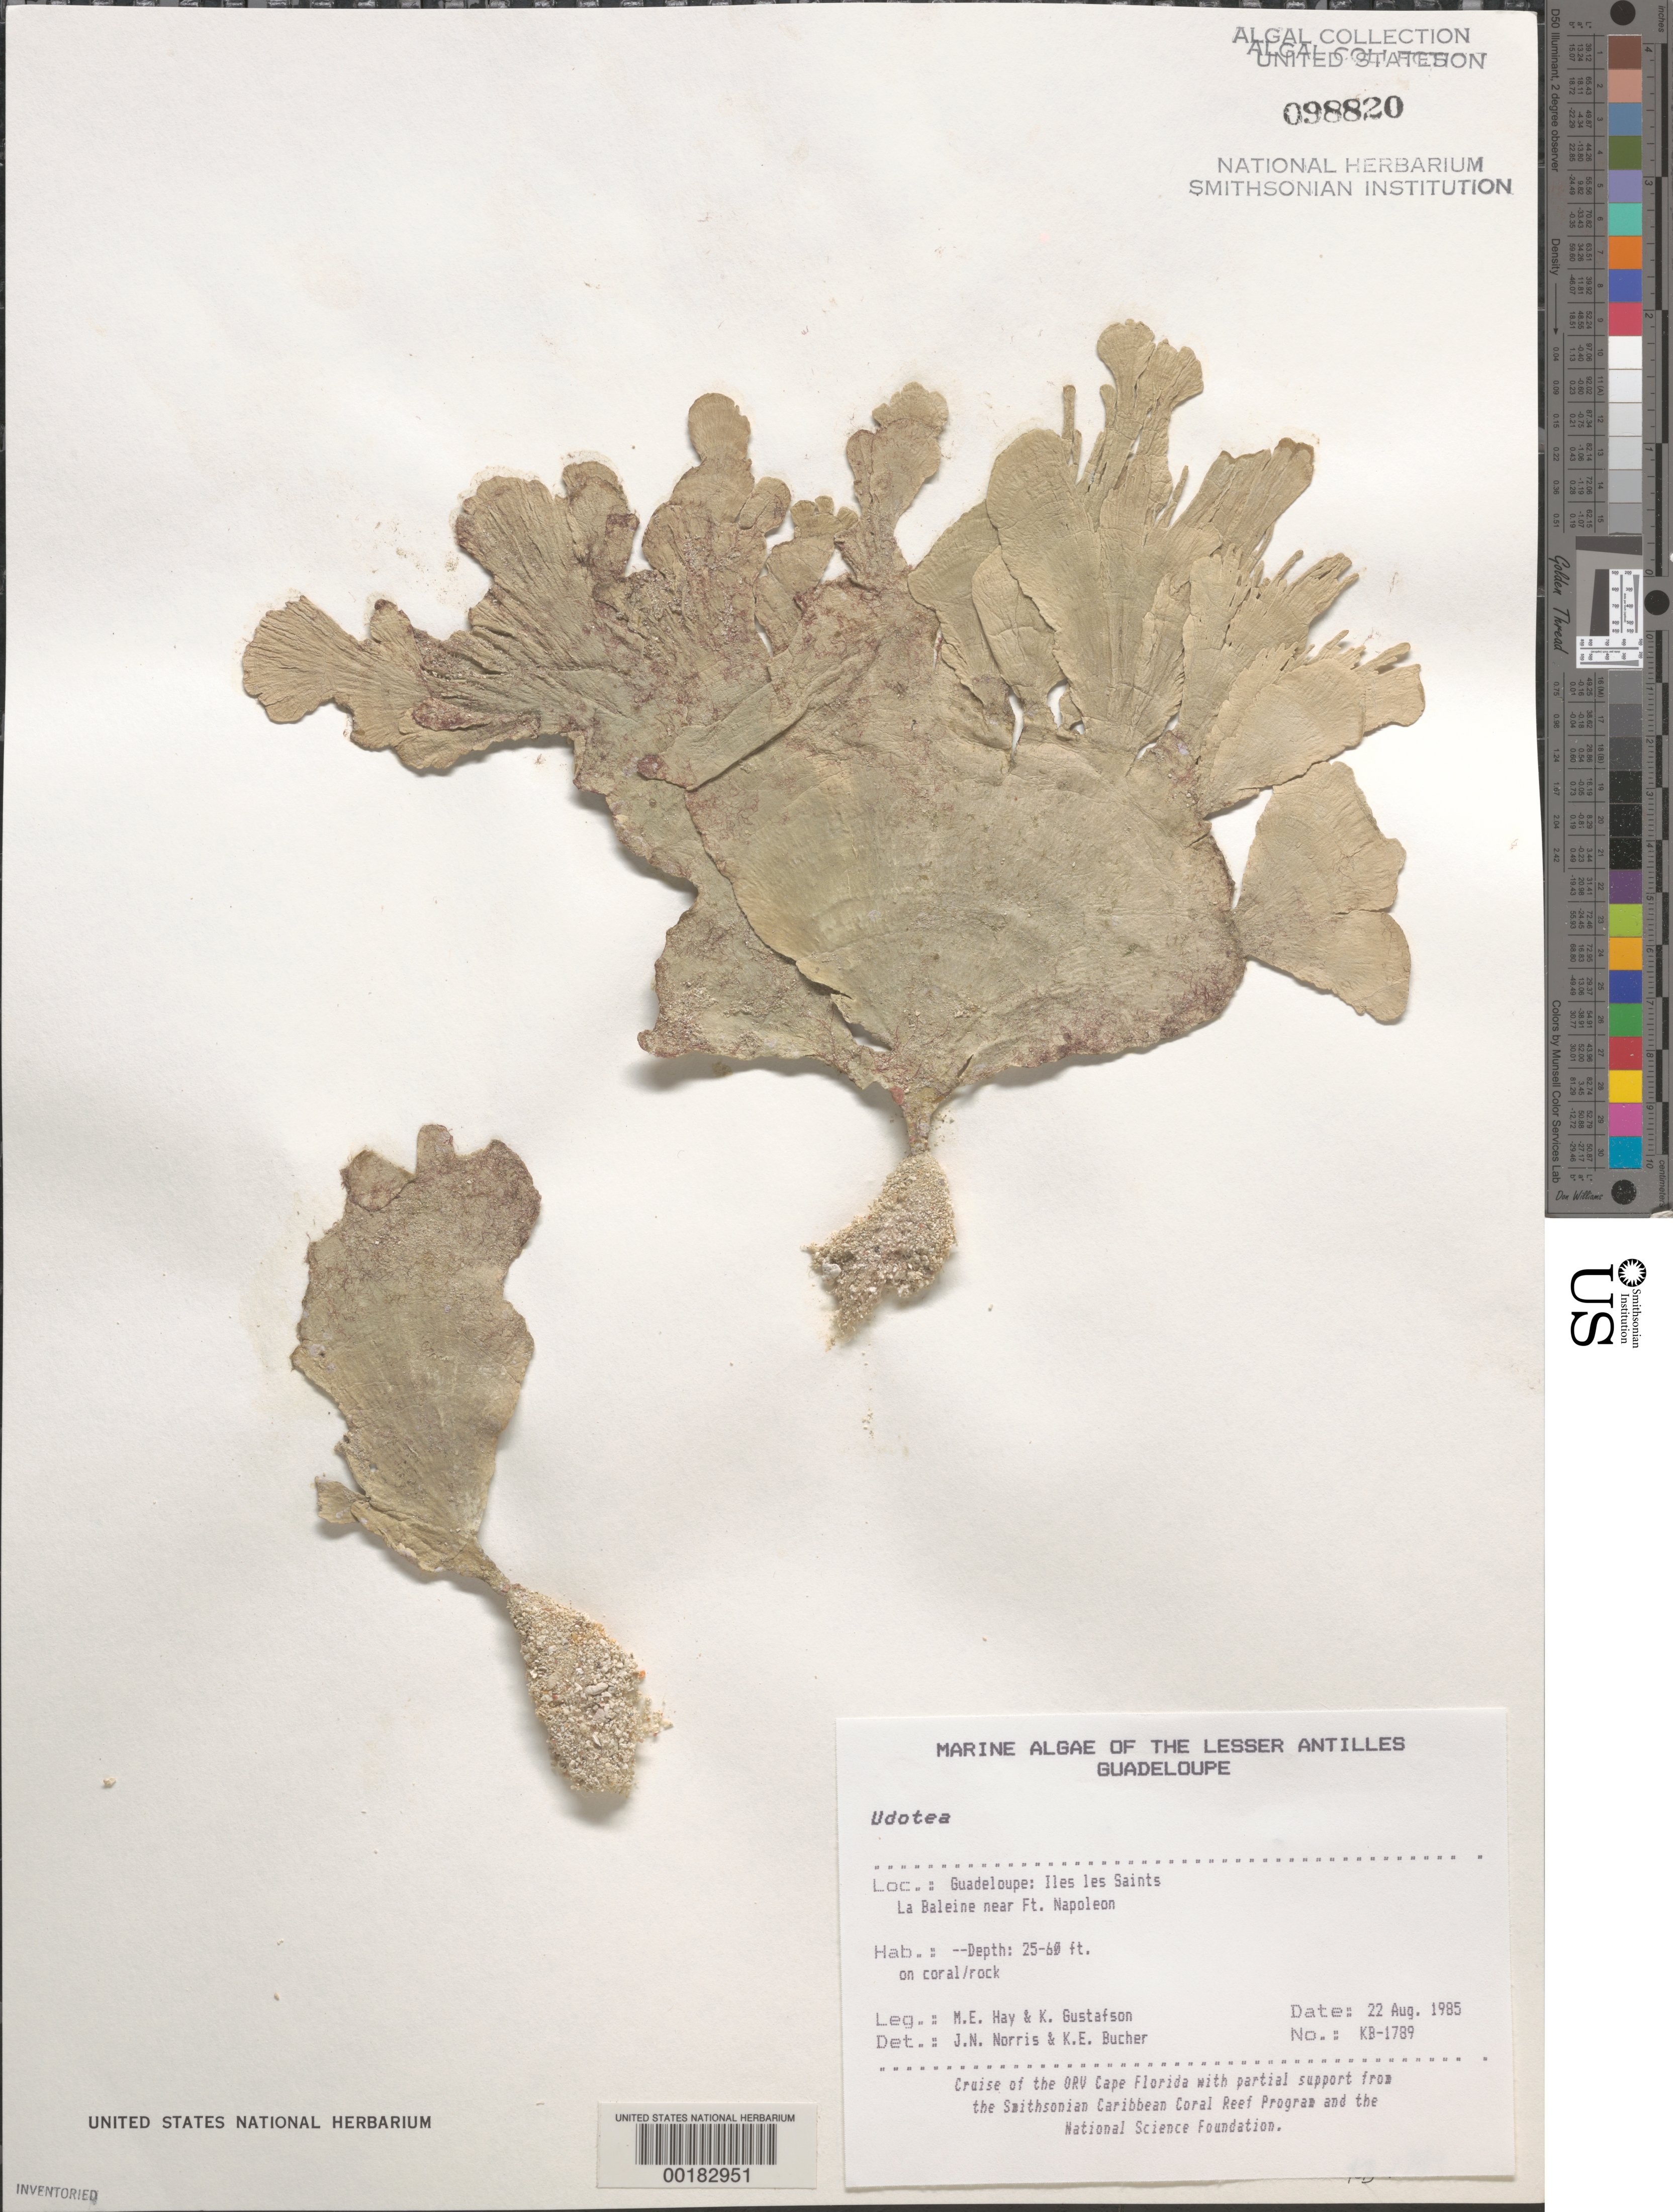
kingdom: Plantae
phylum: Chlorophyta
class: Ulvophyceae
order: Bryopsidales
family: Udoteaceae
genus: Udotea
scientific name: Udotea sp.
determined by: Norris, J. N.; Bucher, K. E.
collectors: M. E. Hay & K. Gustafson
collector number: KB-1789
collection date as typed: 22 Aug 1985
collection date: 1985-08-22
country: Guadeloupe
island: Iles des Saintes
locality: La Baleine, near Fort Napoleon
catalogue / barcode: US 98820